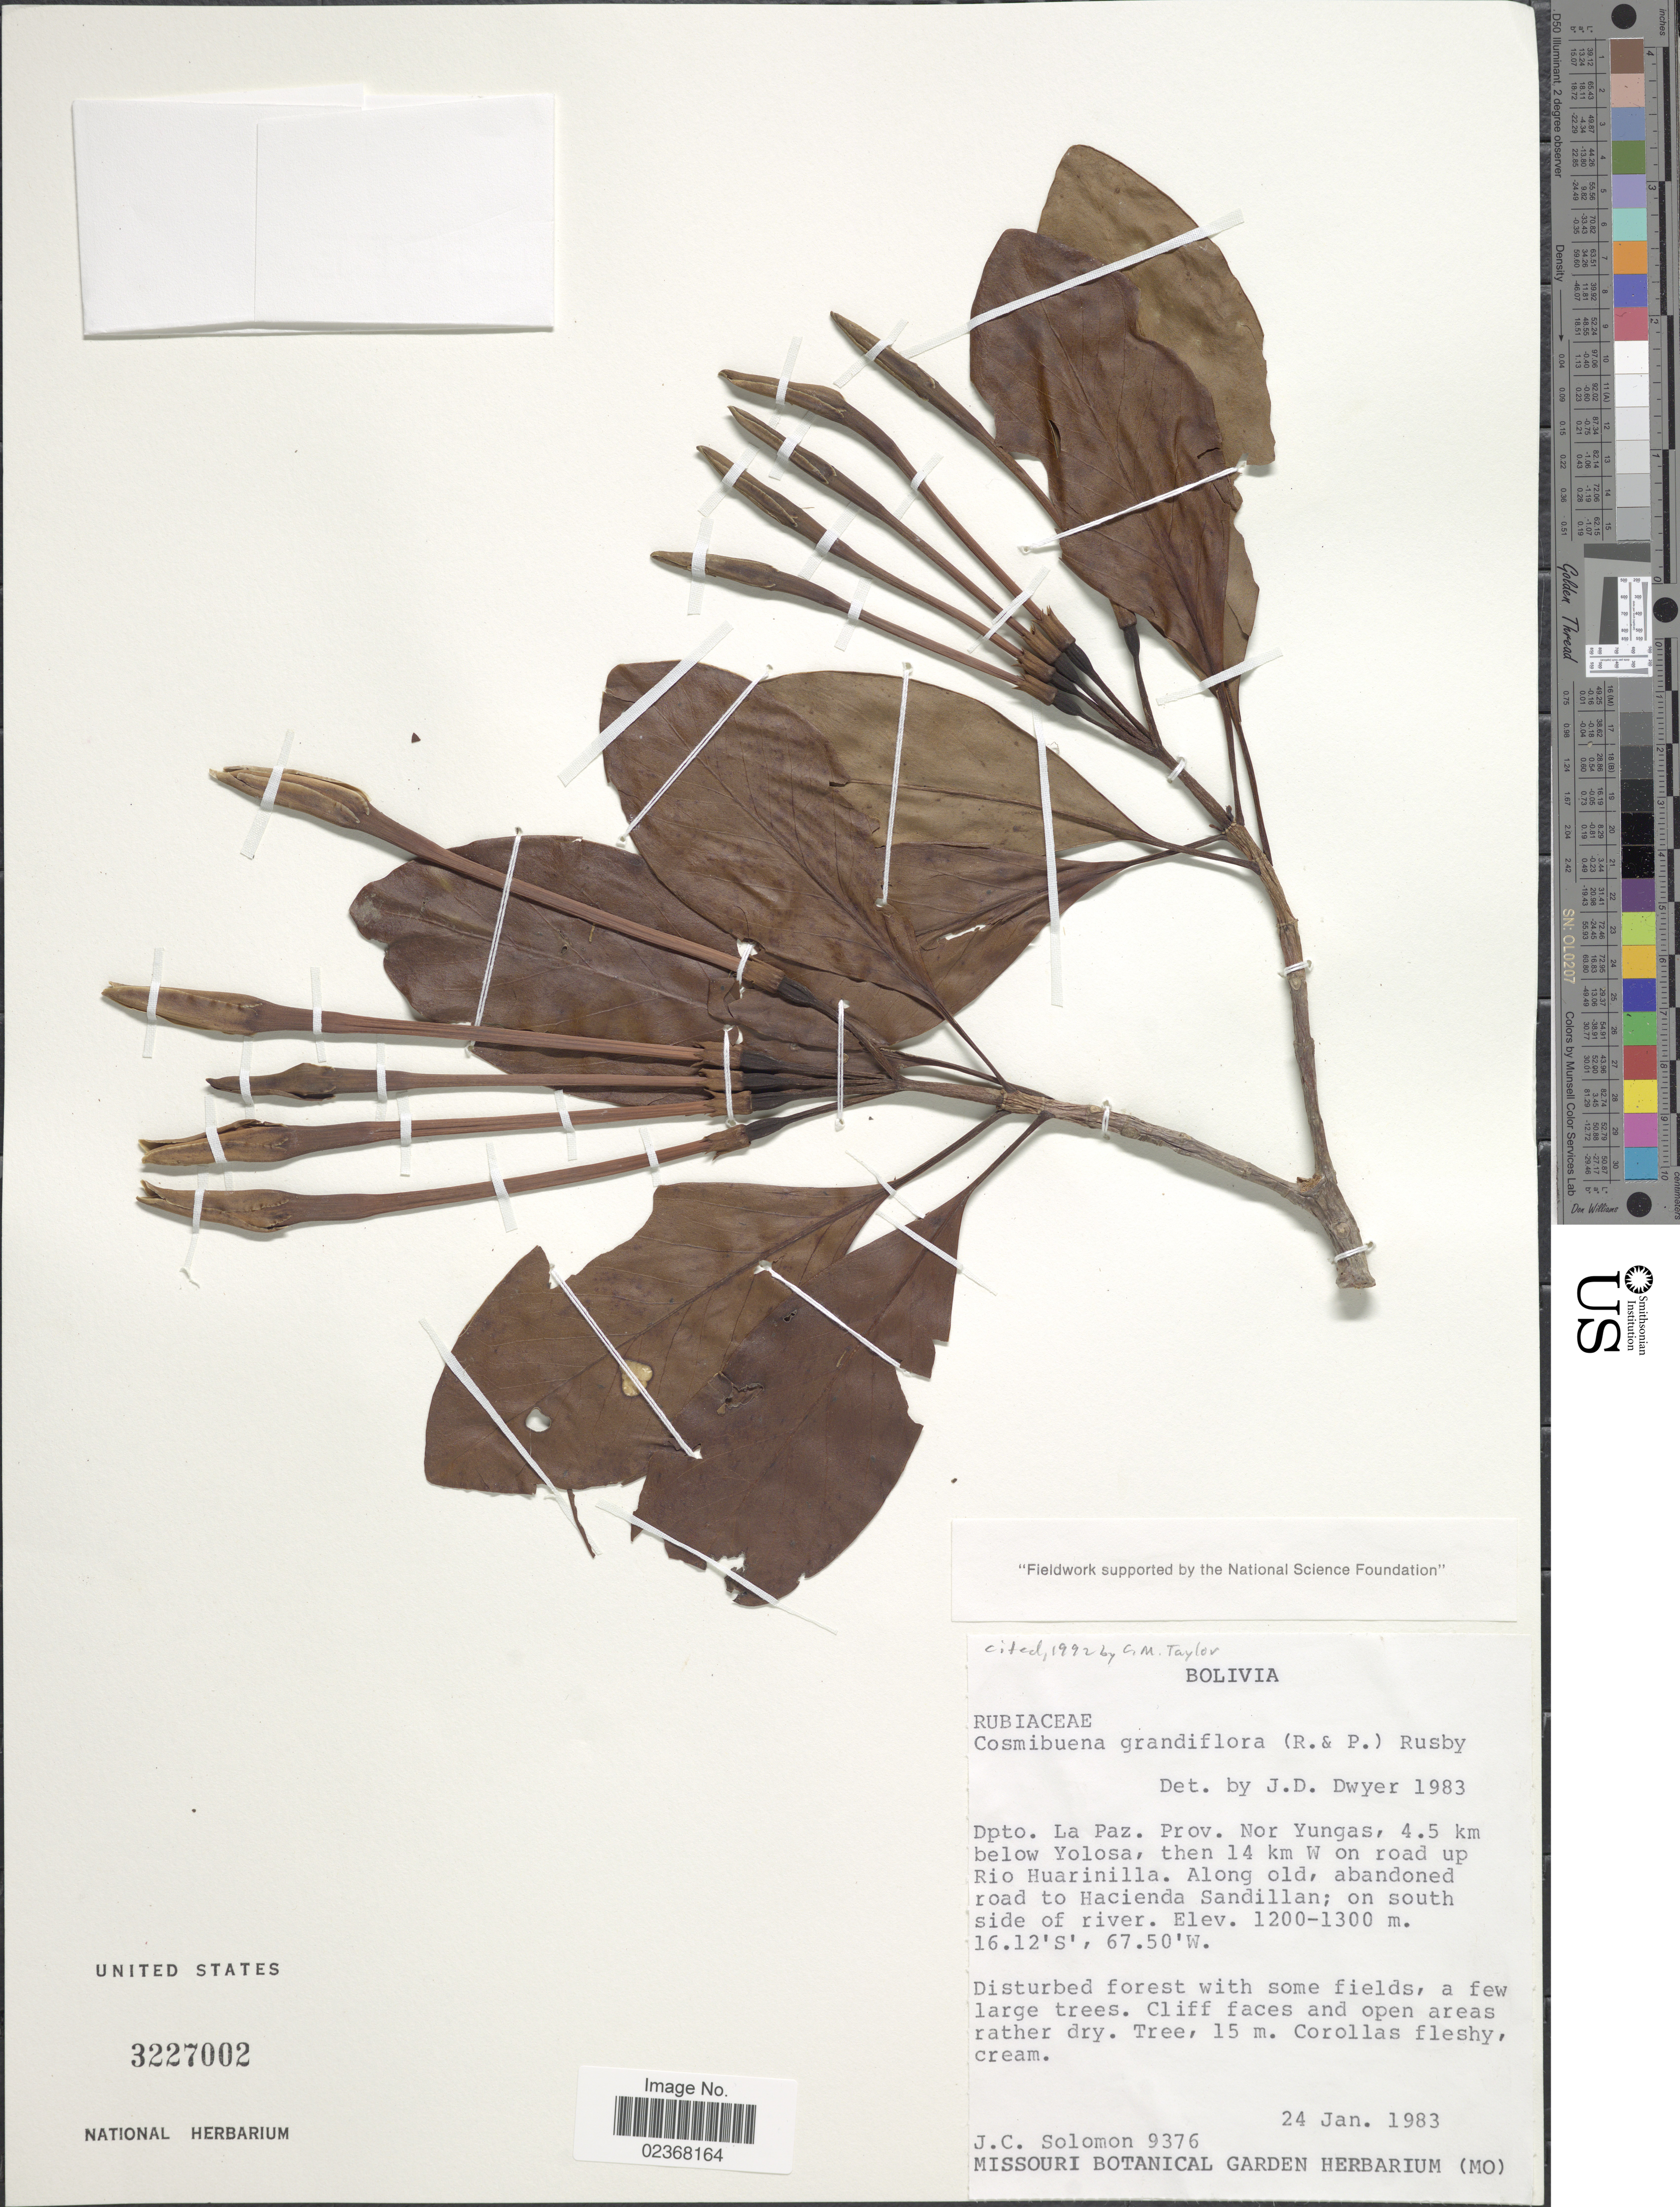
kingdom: Plantae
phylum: Tracheophyta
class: Magnoliopsida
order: Gentianales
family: Rubiaceae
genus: Cosmibuena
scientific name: Cosmibuena grandiflora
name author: (Rose & Pav.) Rusby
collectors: J. C. Solomon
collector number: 9376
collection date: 1983-01-24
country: Bolivia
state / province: La Paz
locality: Dpto. La Paz, Prov. Nor Yungas, 4.5 km below Yolosa, then 14 km W on road up Rio Huarinilla, Along old, abandoned road to Hacienda Sandillan, on south side of river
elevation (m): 1200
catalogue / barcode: US 3227002